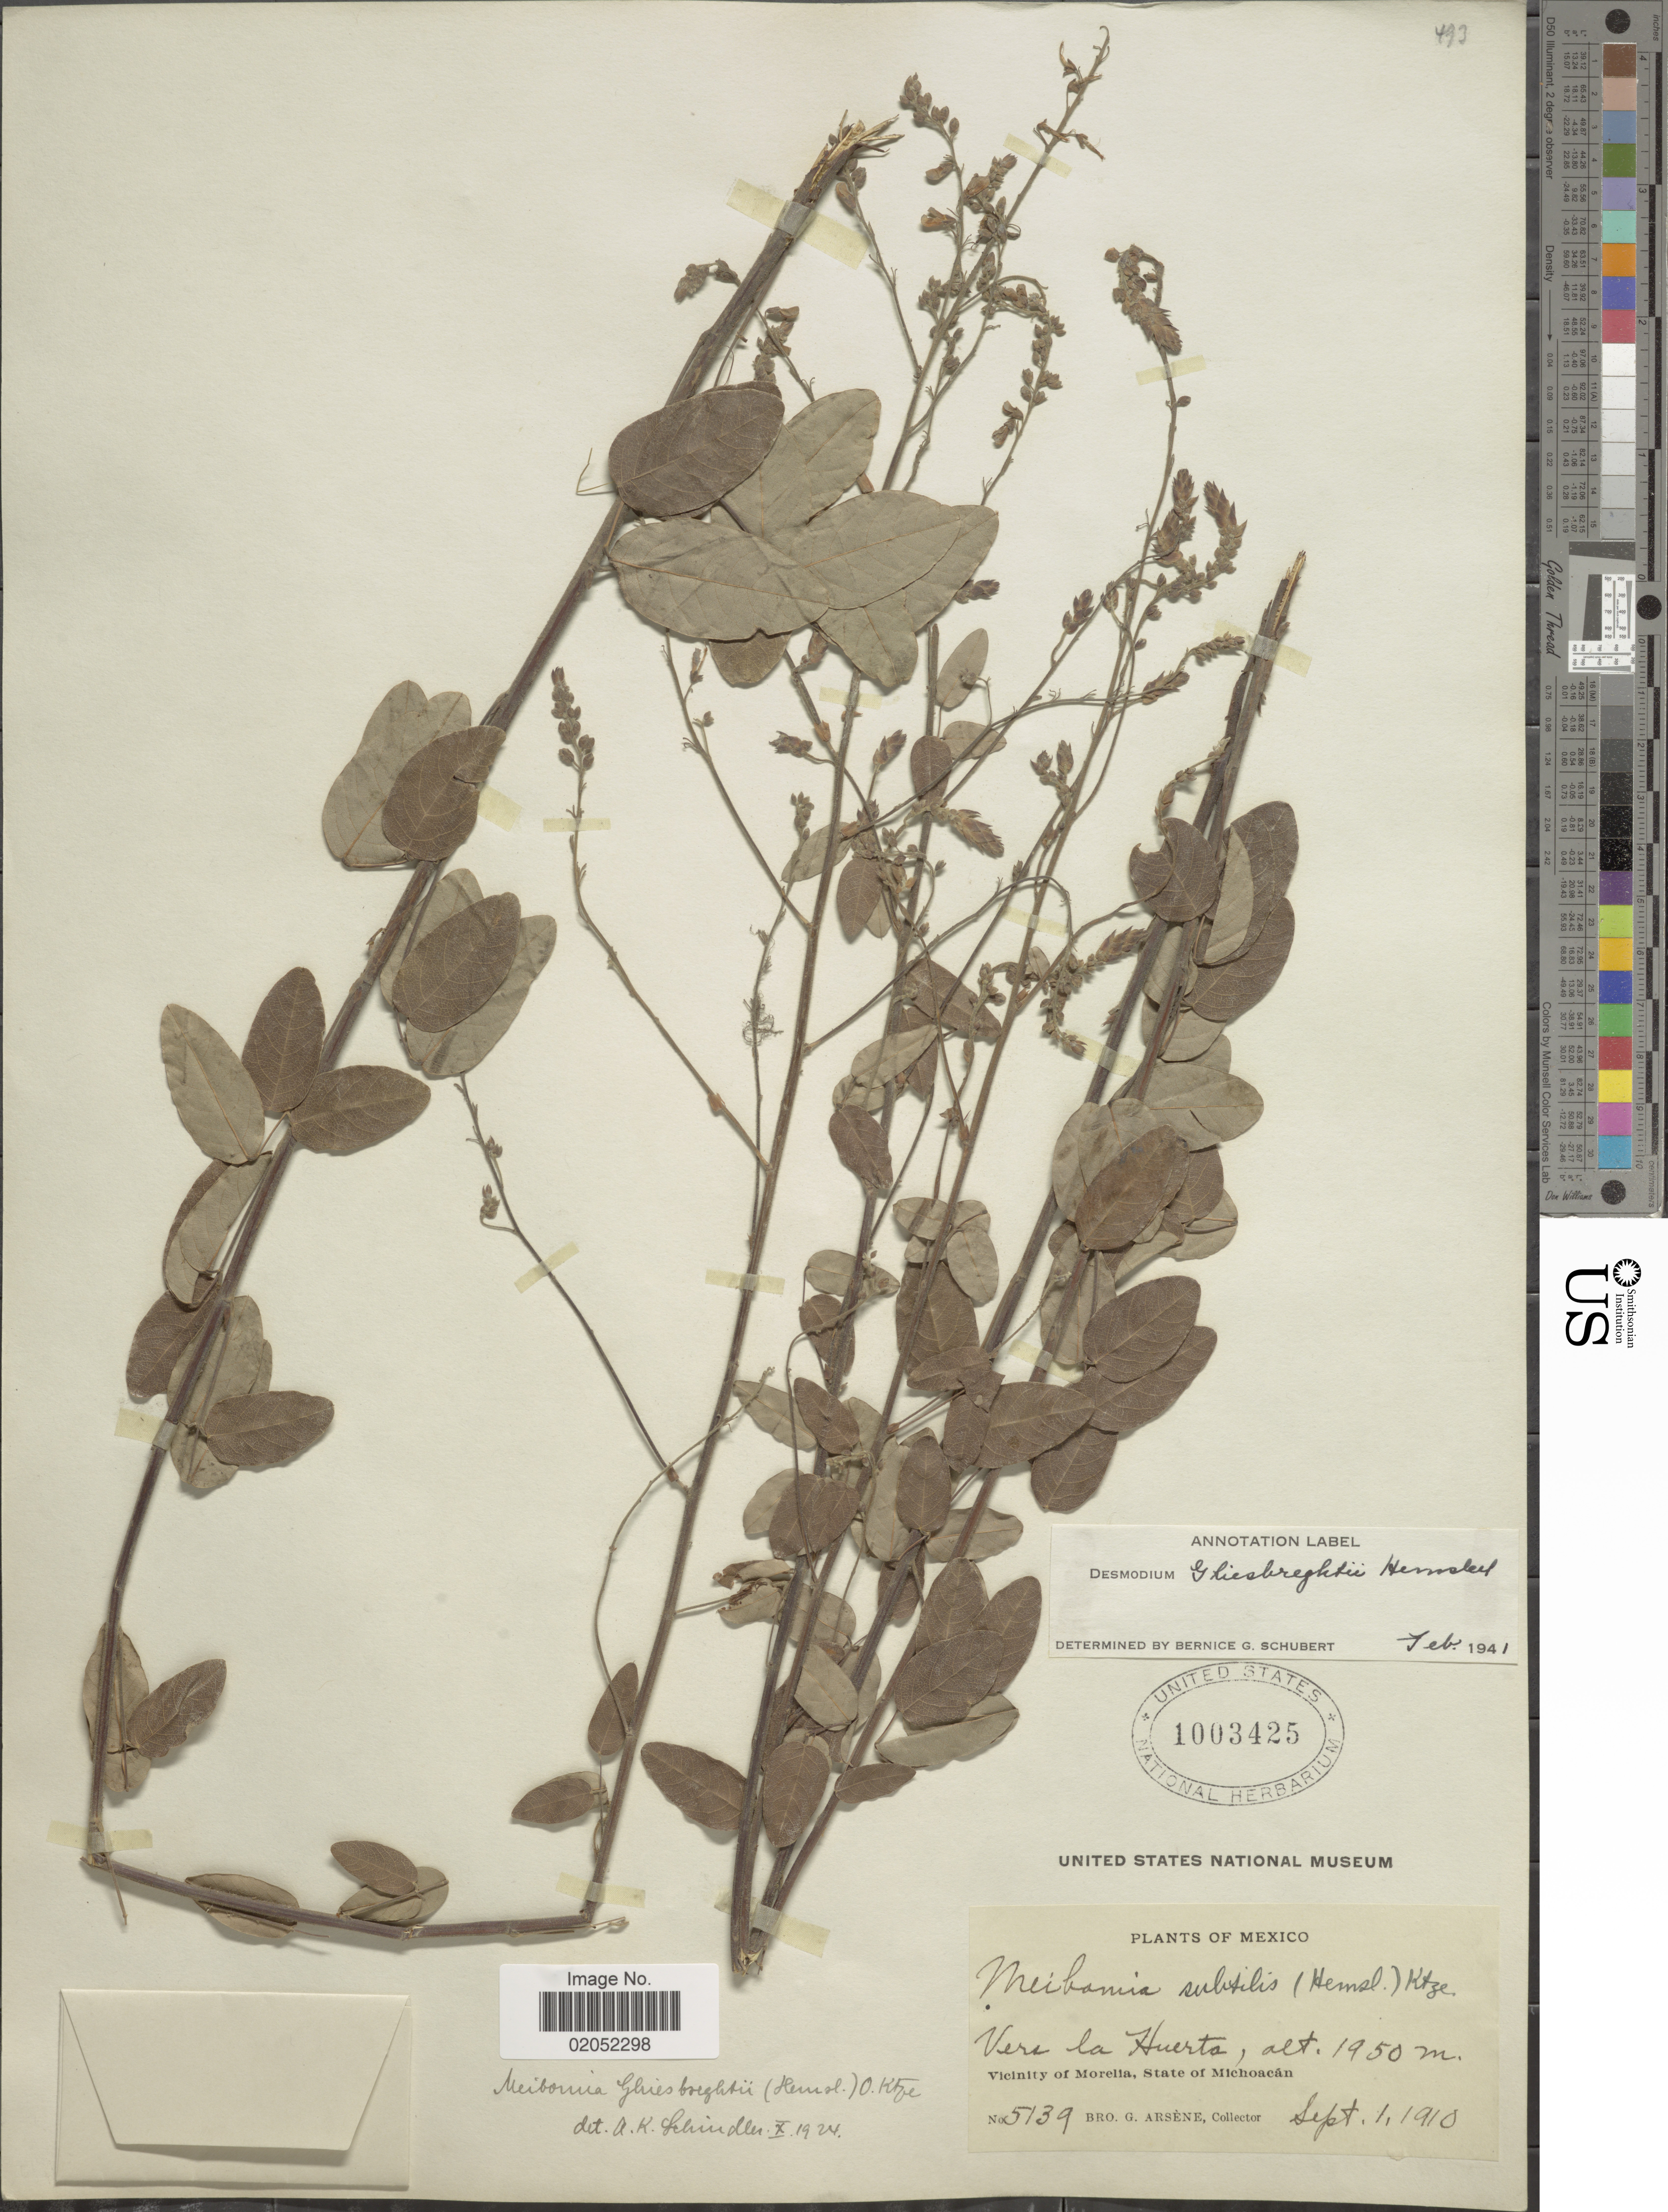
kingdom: Plantae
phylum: Tracheophyta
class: Magnoliopsida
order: Fabales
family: Fabaceae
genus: Desmodium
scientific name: Desmodium ghiesbreghtii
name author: Hemsl.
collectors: Bro. G. Arsène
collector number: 5139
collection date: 1910-09-01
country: Mexico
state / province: Michoacán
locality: Vera la Huerta, Vicinity of Morelia, State of Michoacan.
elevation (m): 1950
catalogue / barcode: US 1003425